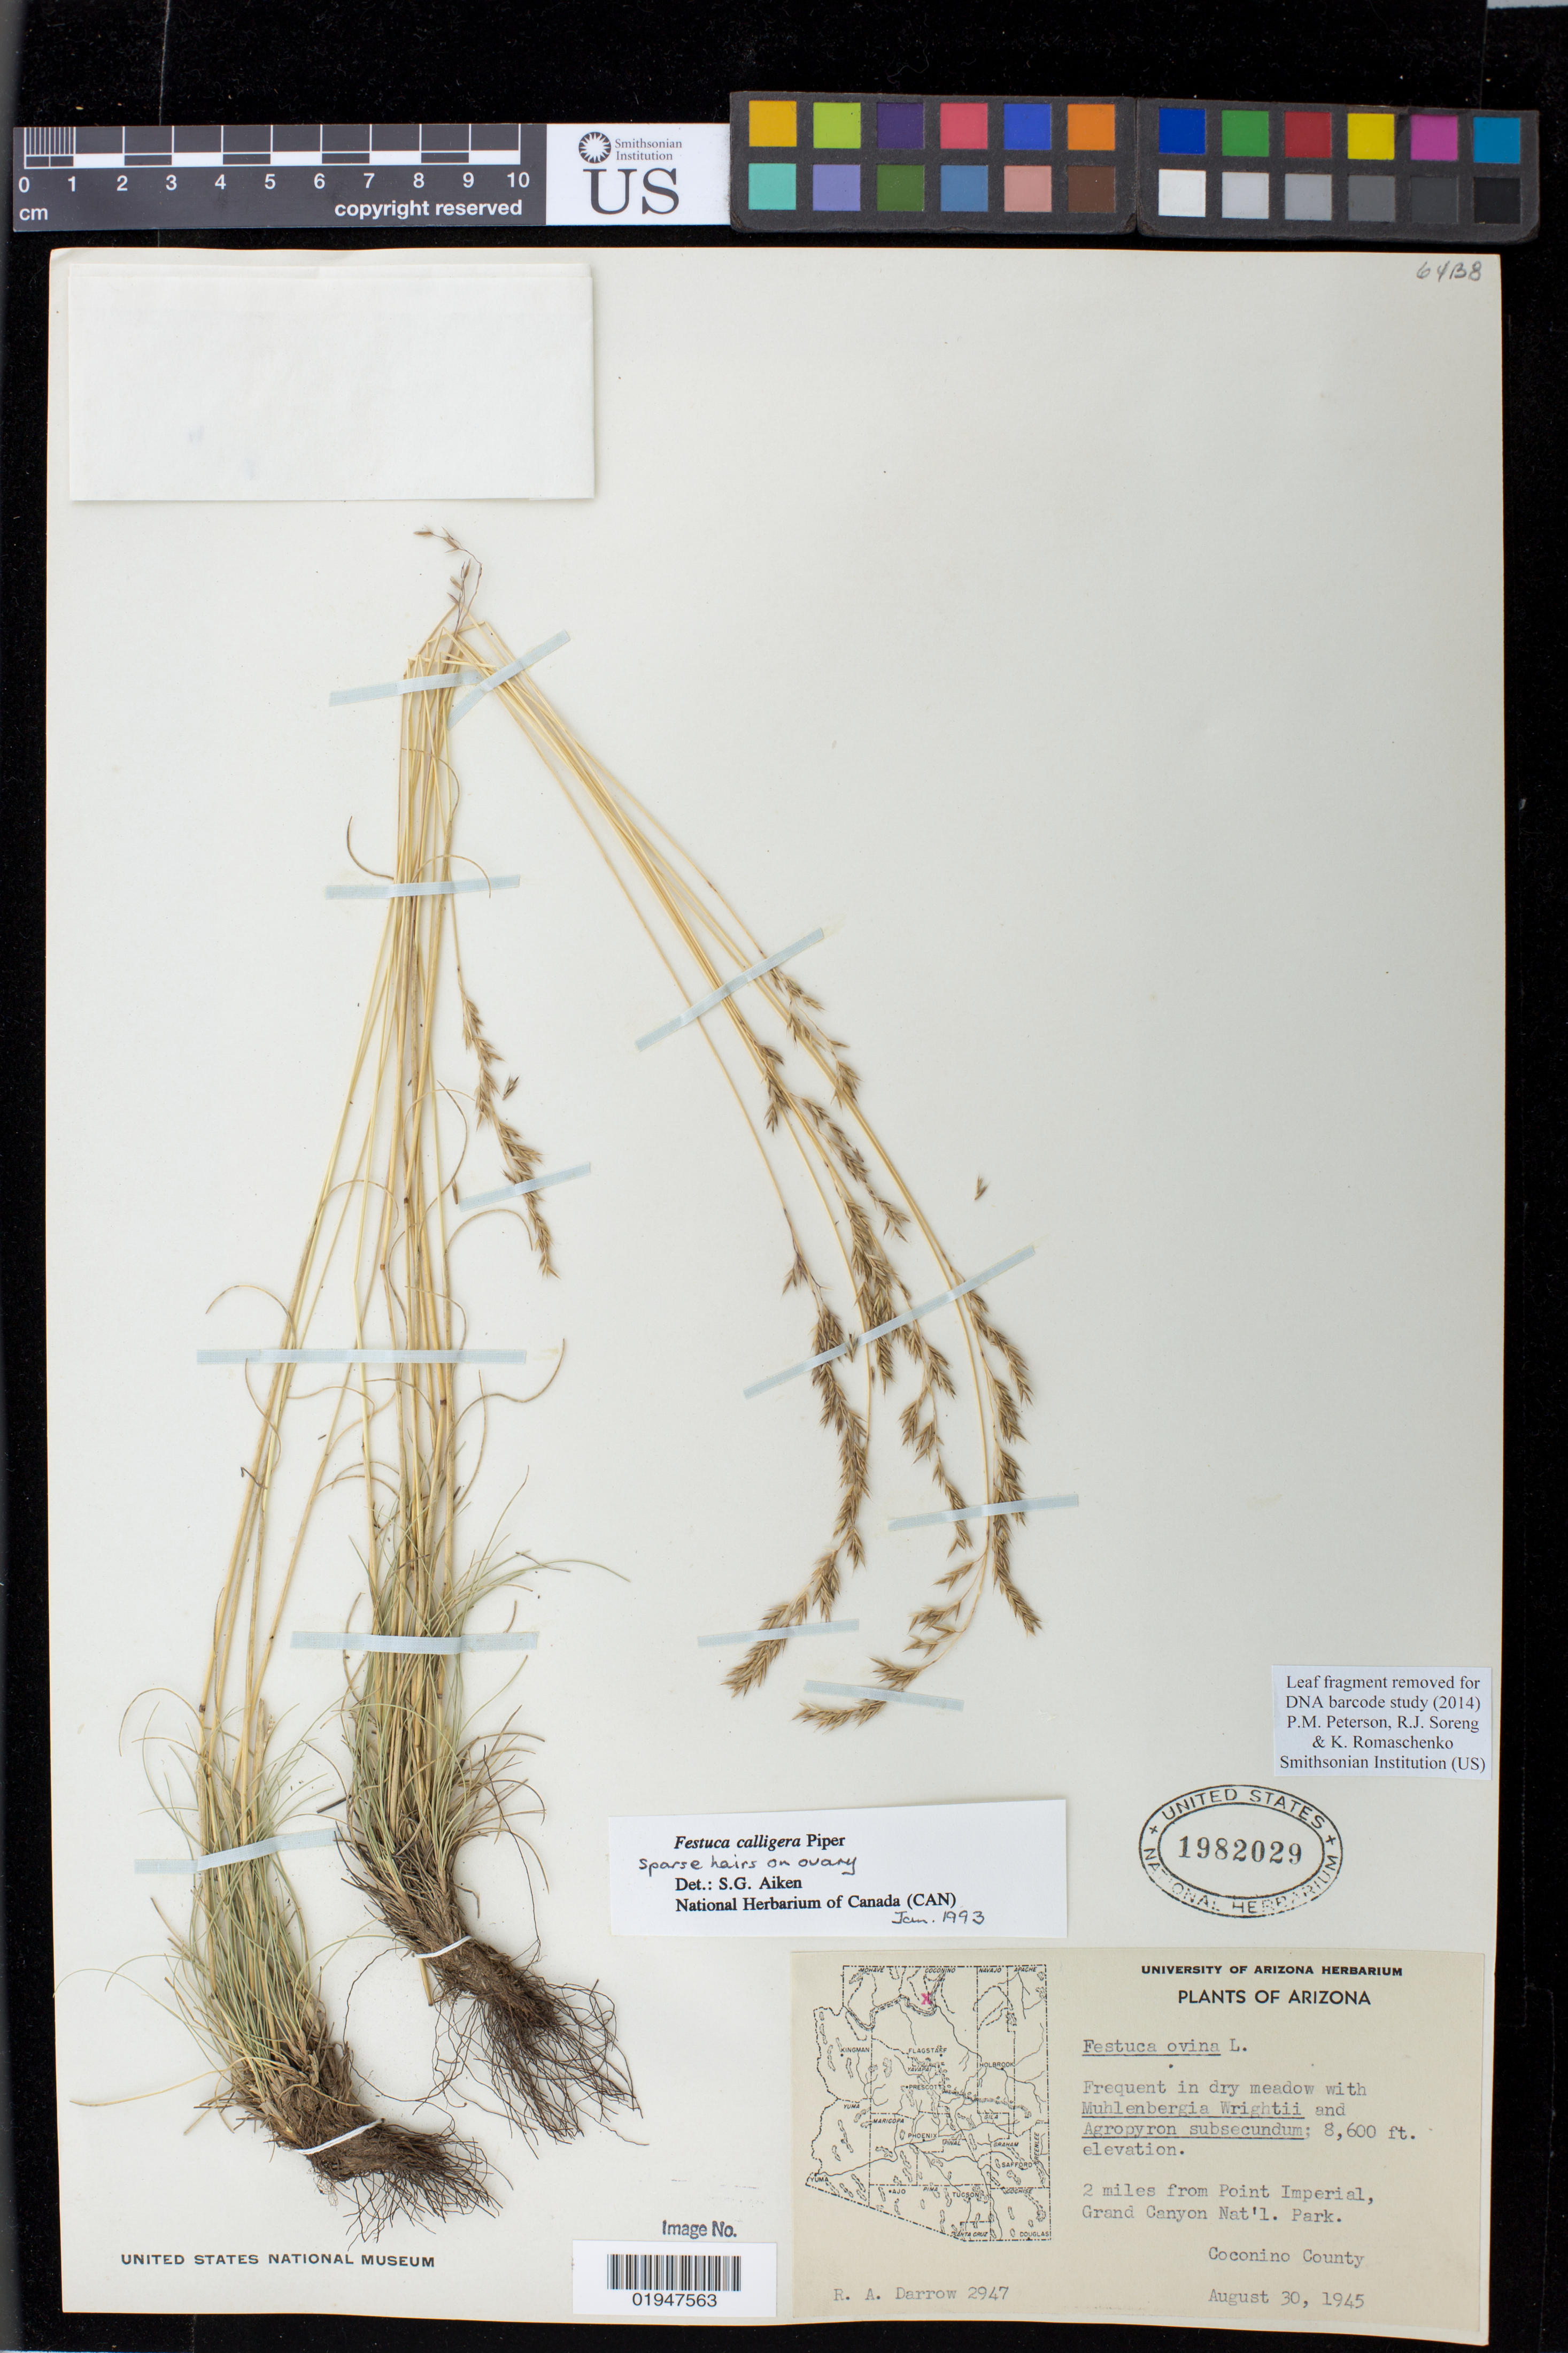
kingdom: Plantae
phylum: Tracheophyta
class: Liliopsida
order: Poales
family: Poaceae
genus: Festuca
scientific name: Festuca calligera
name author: L.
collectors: R. A. Darrow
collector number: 2947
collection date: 1945-08-30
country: United States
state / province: Arizona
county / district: Coconino County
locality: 2 miles from Point Imperial, Grand Canyon Nat'l Park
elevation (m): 2621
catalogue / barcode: US 1982029